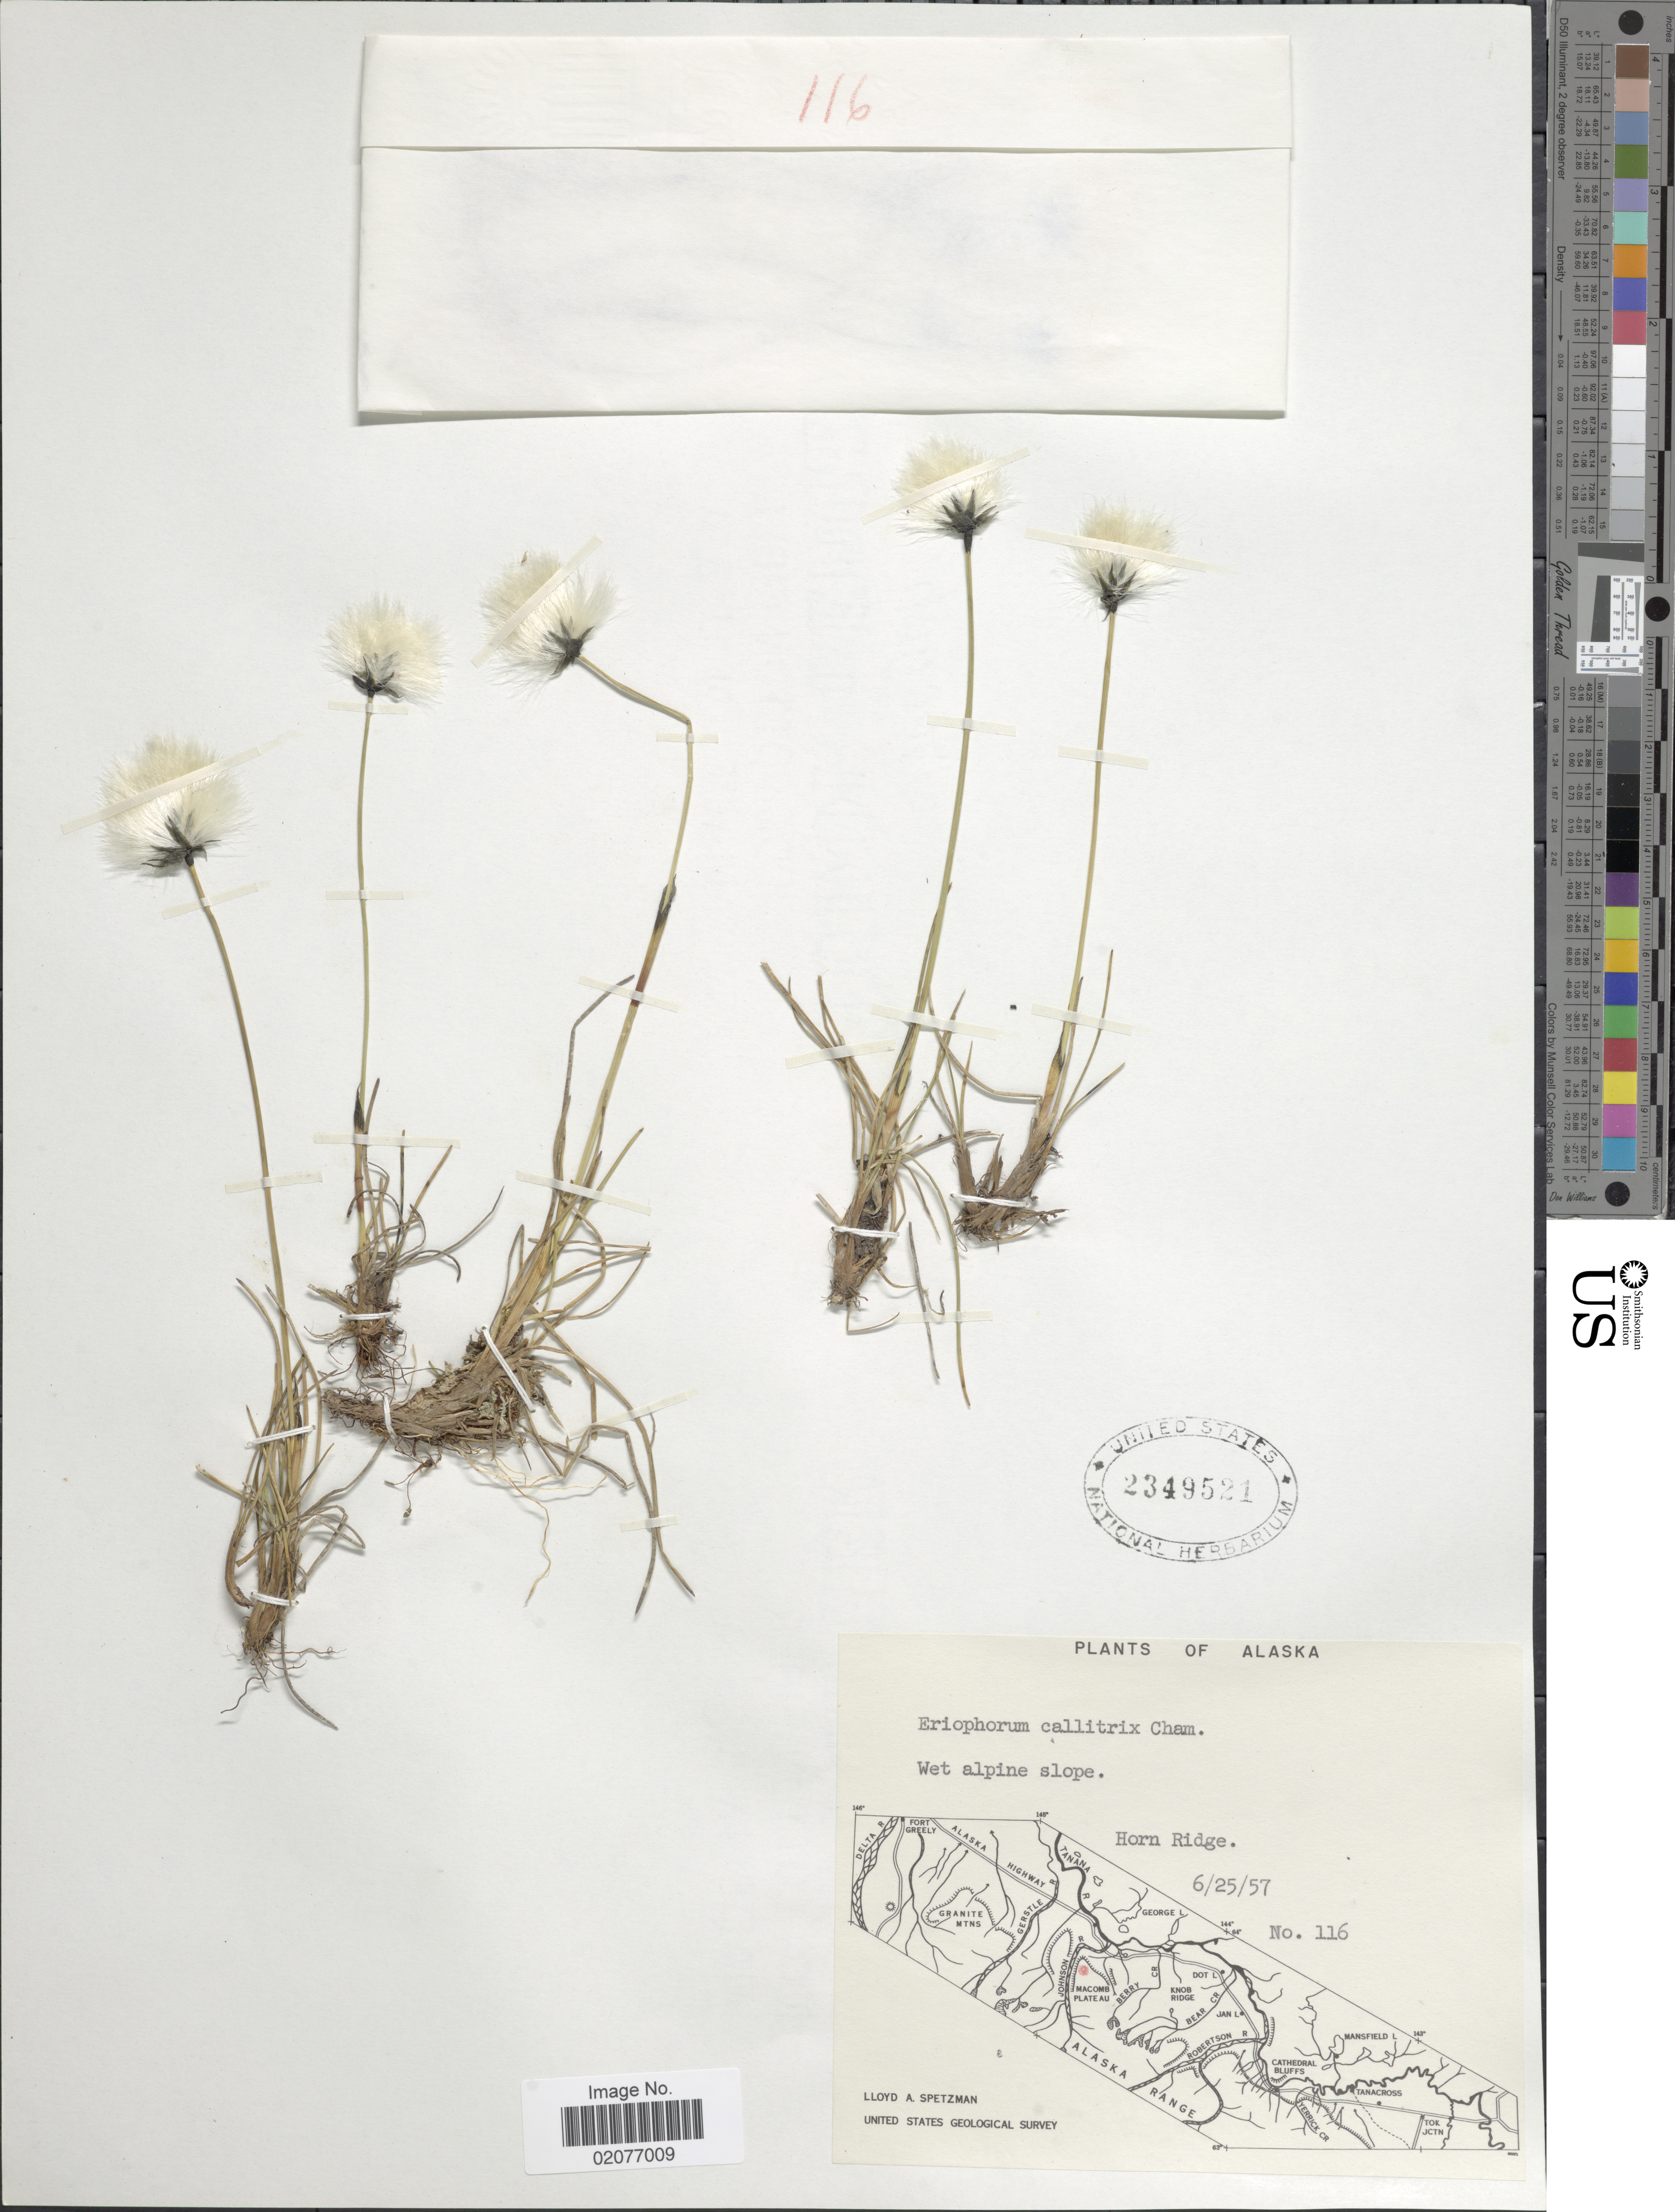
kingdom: Plantae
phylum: Tracheophyta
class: Liliopsida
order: Poales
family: Cyperaceae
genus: Eriophorum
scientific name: Eriophorum callitrix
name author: Cham. ex C.A. Mey.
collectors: L. Spetzman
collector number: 116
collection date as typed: Transcribed d/m/y: 25/6/57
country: United States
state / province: Alaska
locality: Wet alpine slope, Horn Ridge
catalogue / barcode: US 2349521